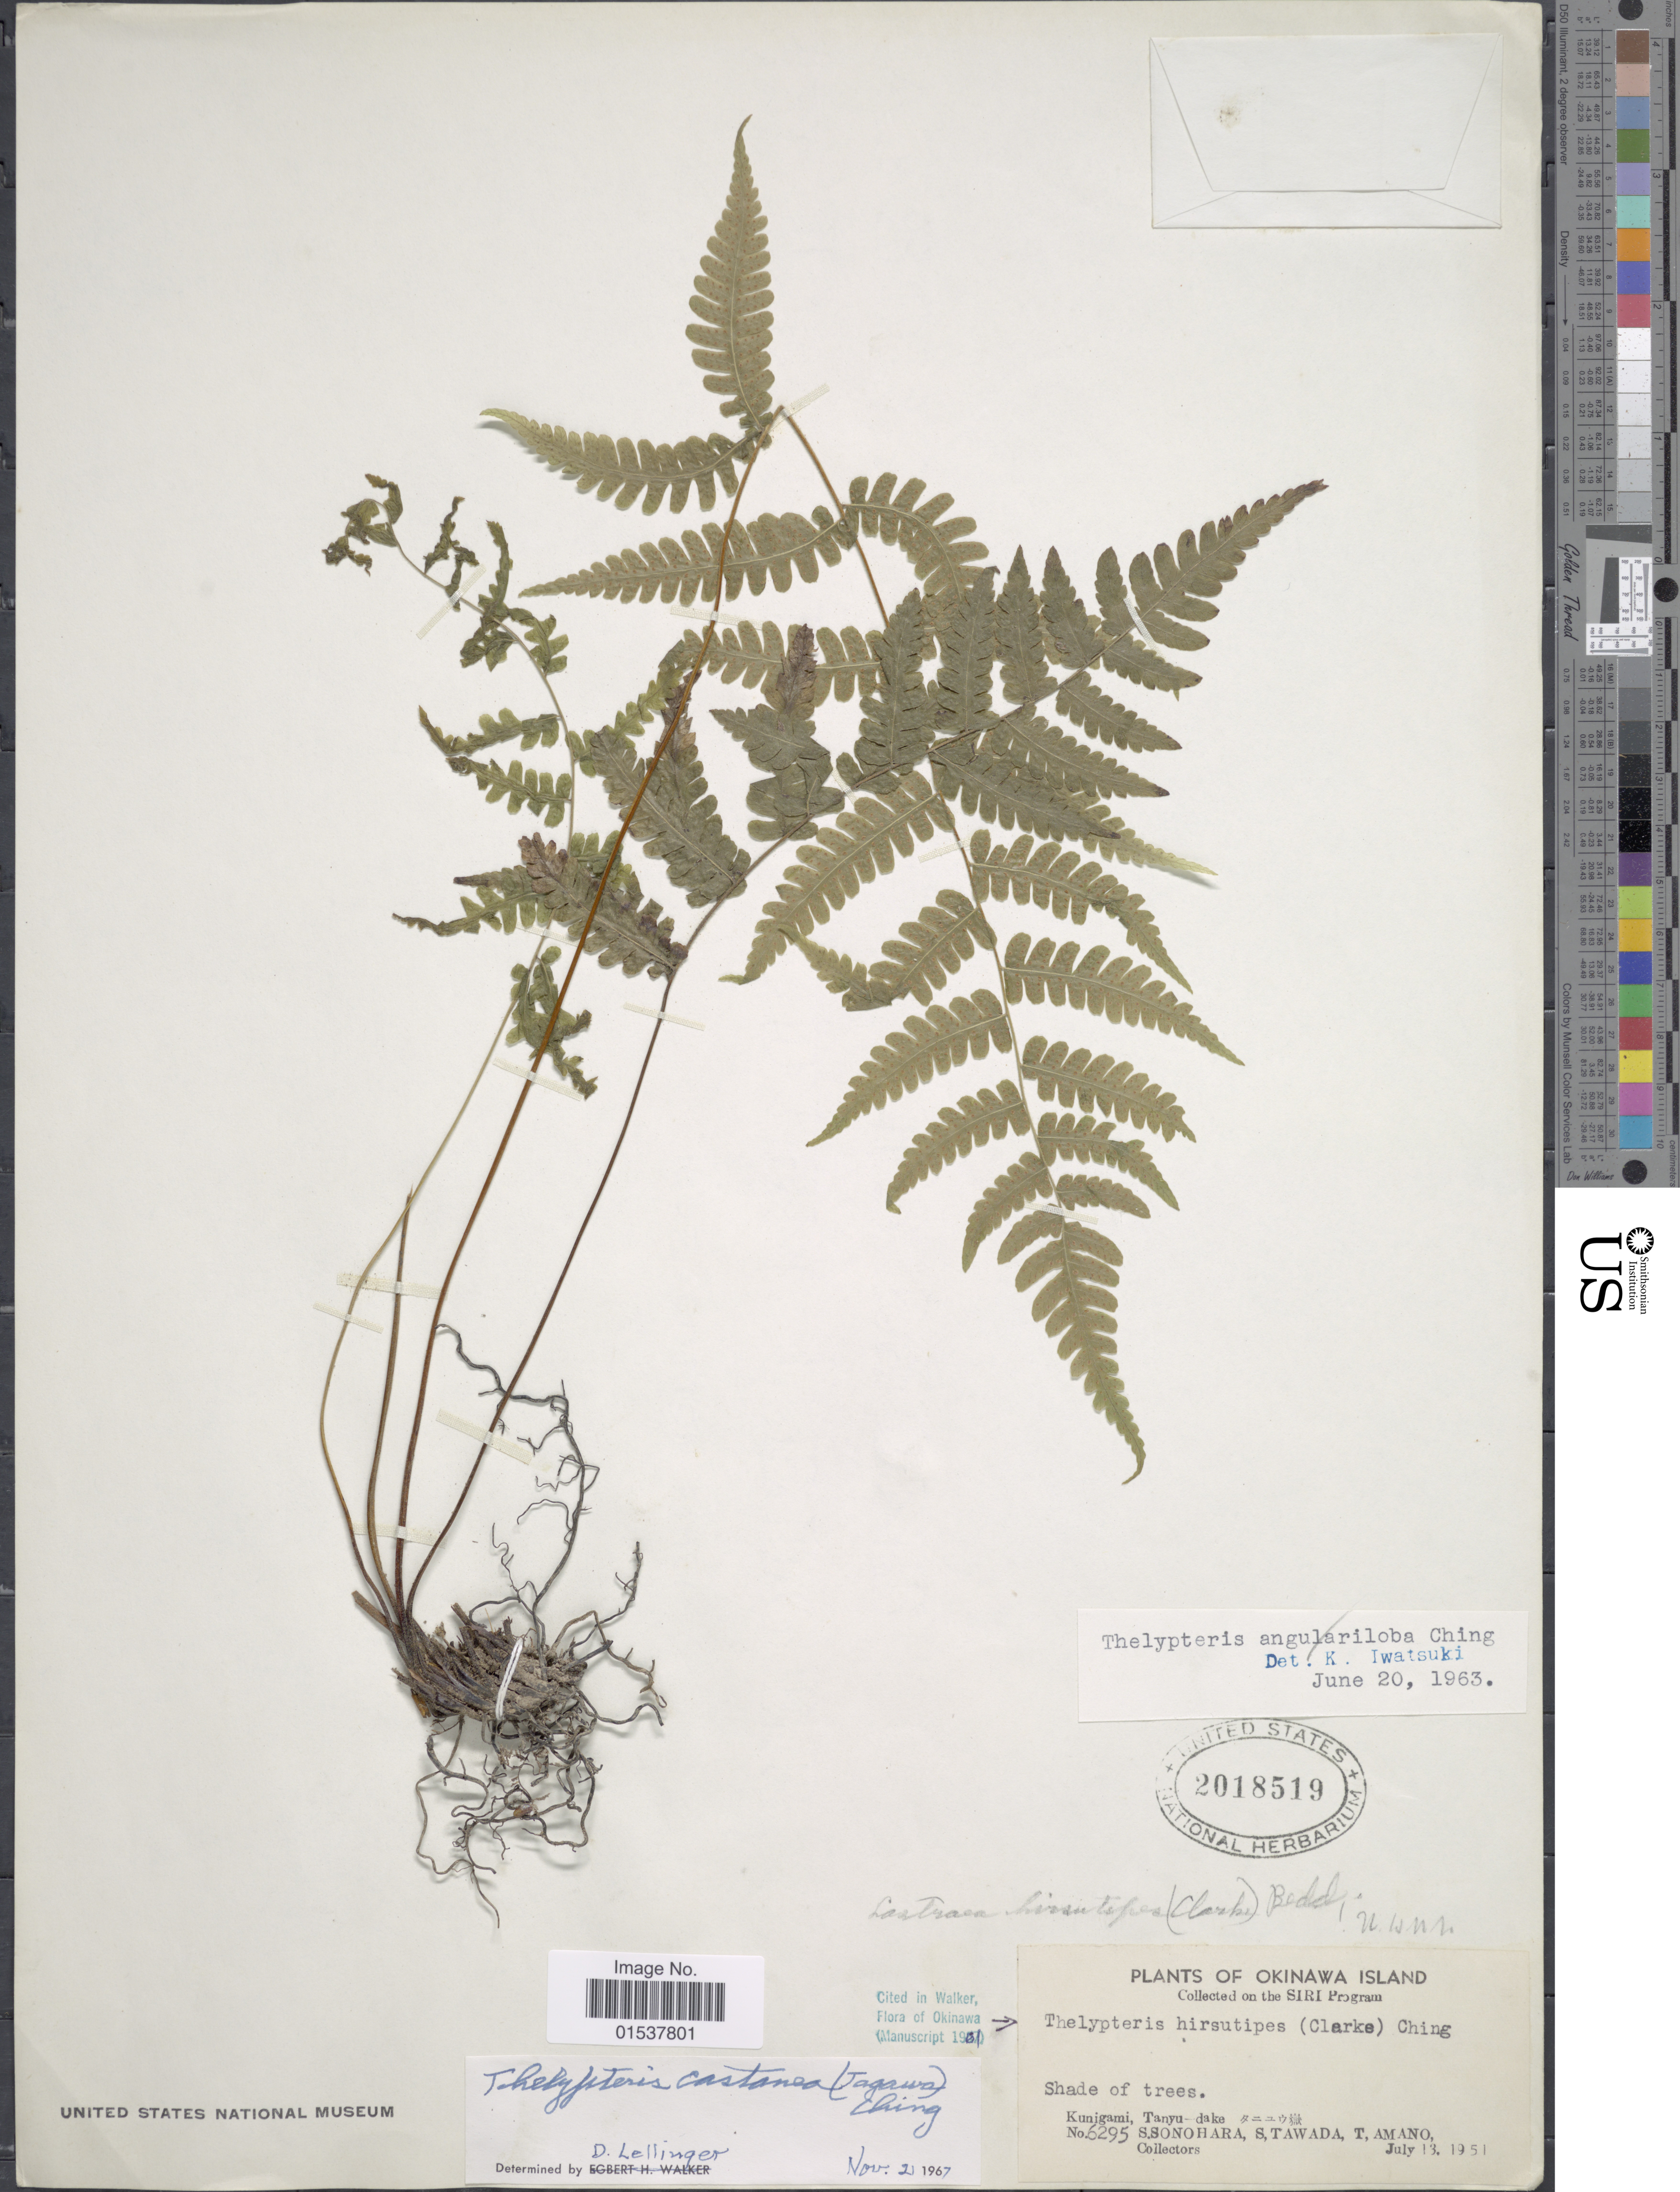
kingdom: Plantae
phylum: Tracheophyta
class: Polypodiopsida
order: Polypodiales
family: Thelypteridaceae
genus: Parathelypteris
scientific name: Parathelypteris castanea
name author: (Tagawa) Ching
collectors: S. Sonohara, S. Tawada & T. Amano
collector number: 6295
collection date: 1951-07-13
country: Japan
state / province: Okinawa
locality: Okinawa Island, Kunigami, Tanyu-dake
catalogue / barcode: US 2018519